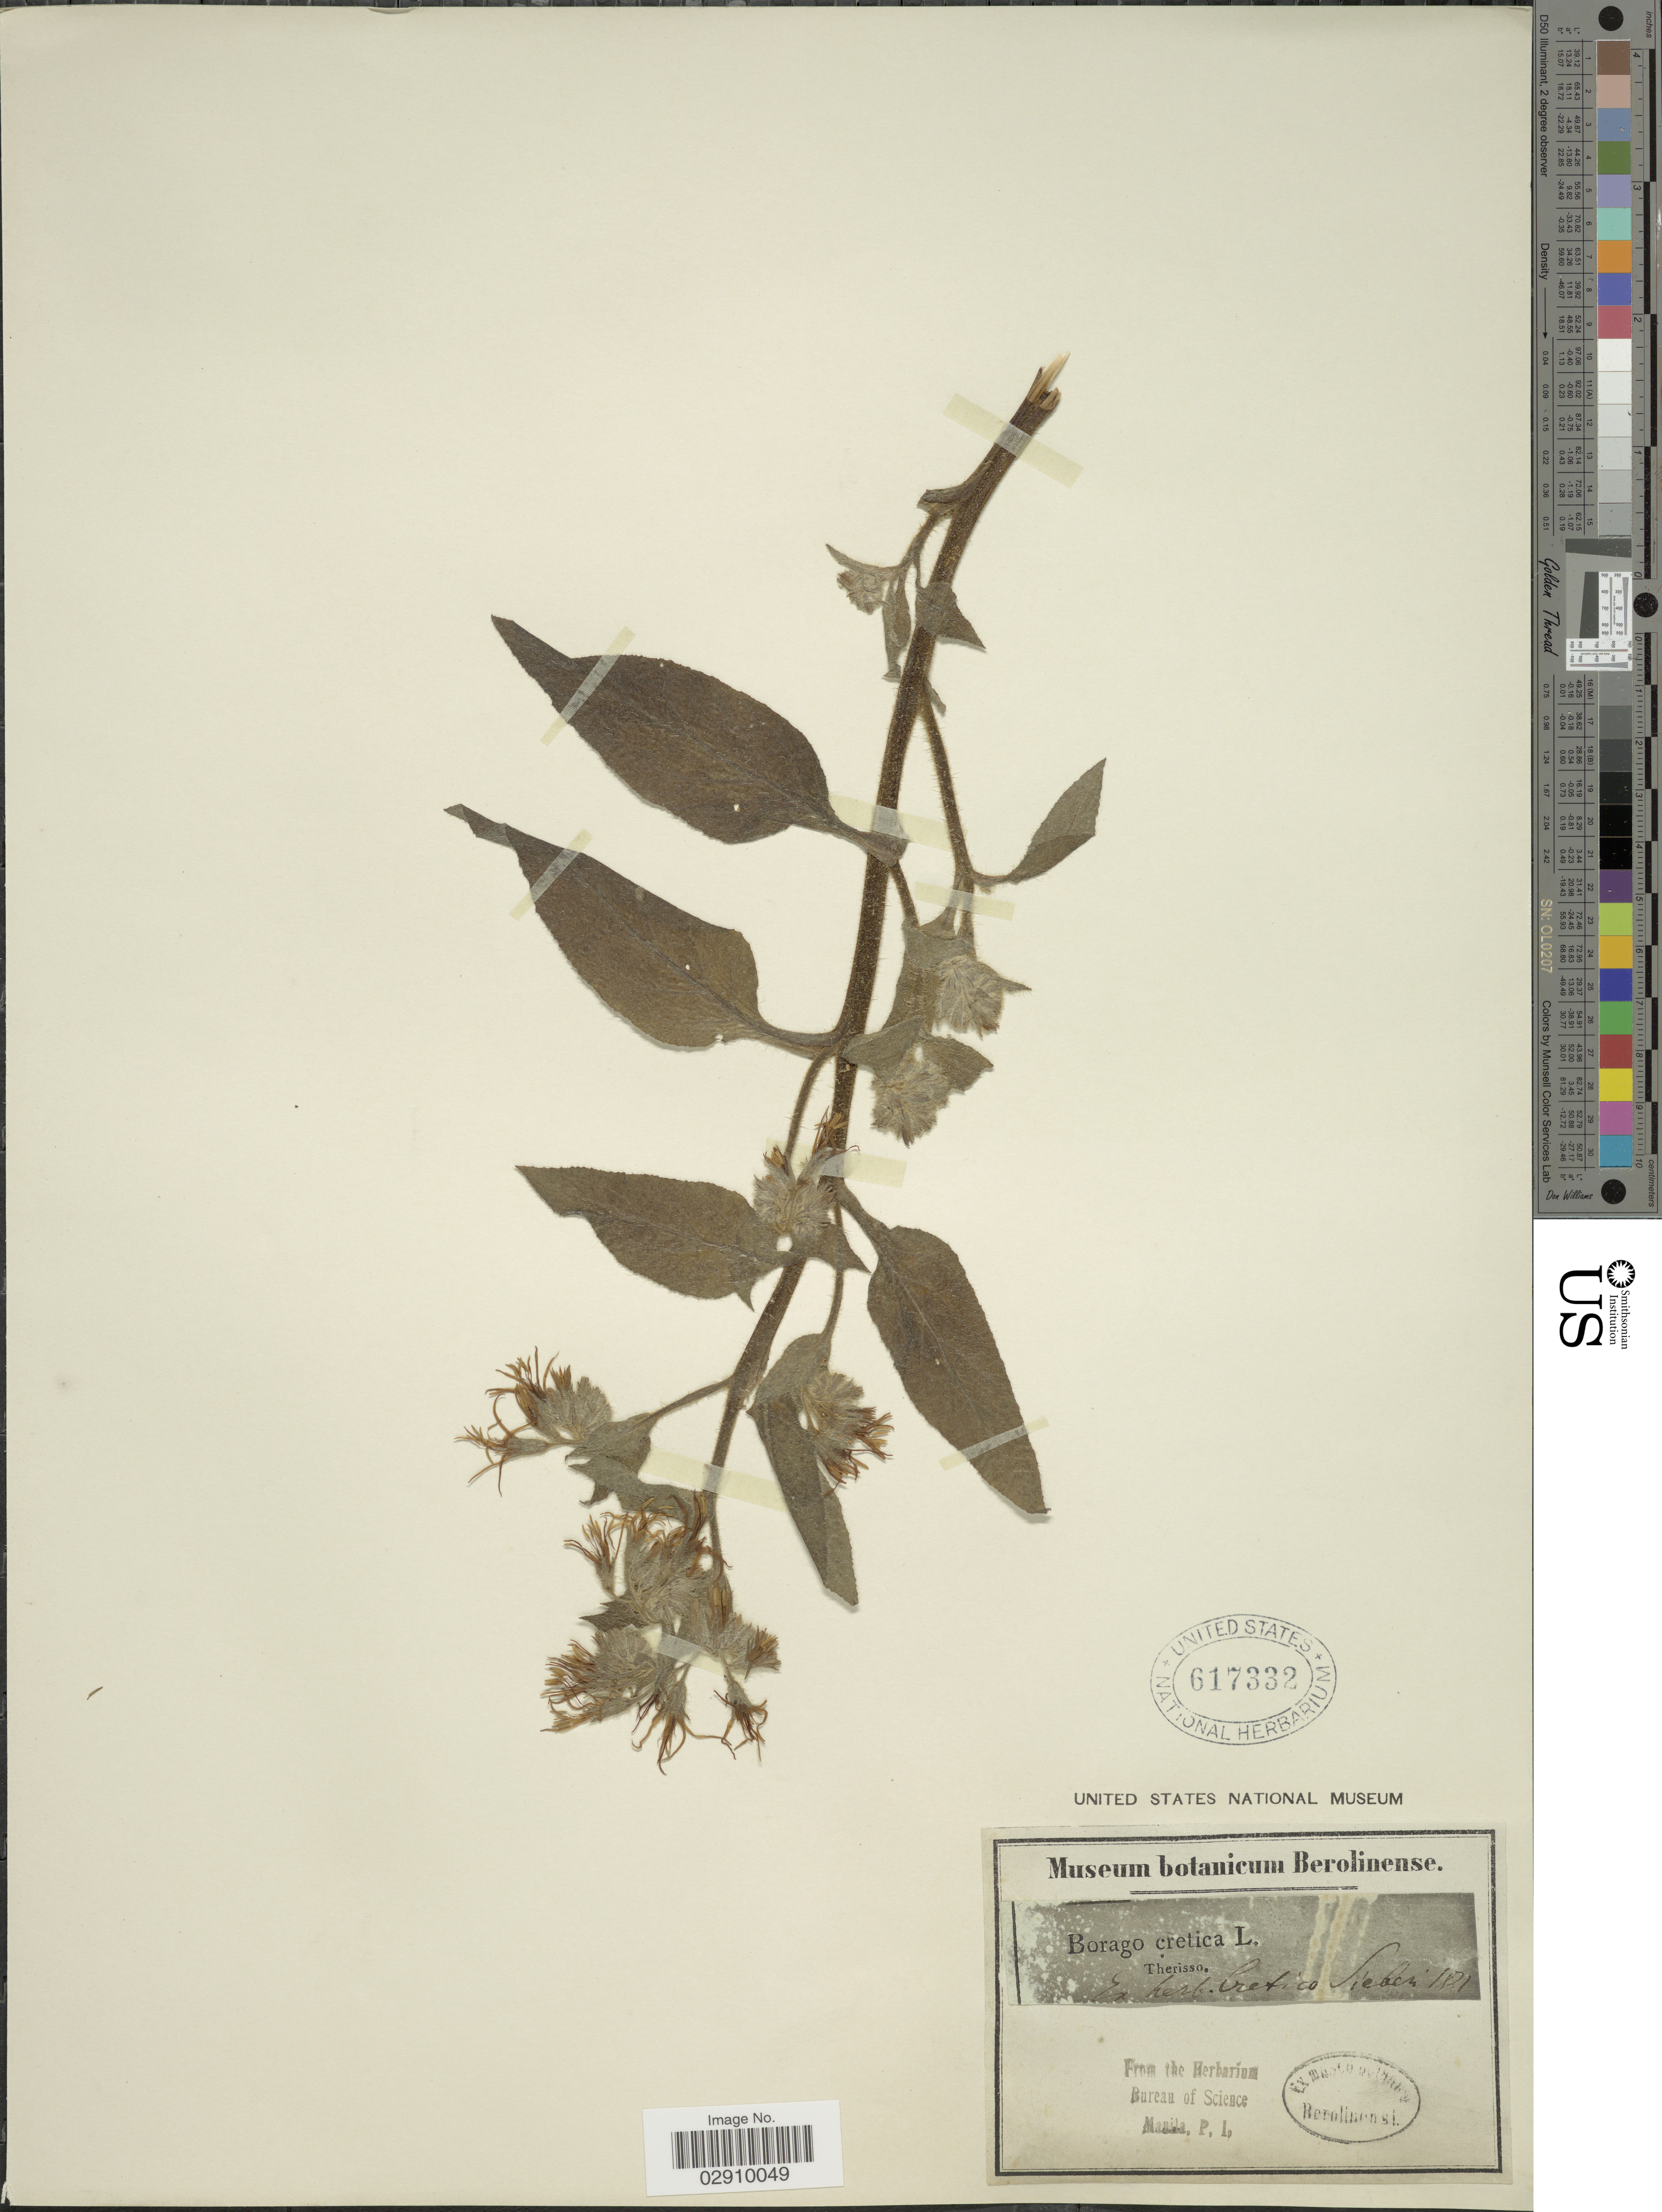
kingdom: Plantae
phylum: Tracheophyta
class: Magnoliopsida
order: Boraginales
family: Boraginaceae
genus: Borago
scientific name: Borago cretica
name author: Willd.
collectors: -- Sieber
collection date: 1821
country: Greece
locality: Therisso.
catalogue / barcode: US 617332